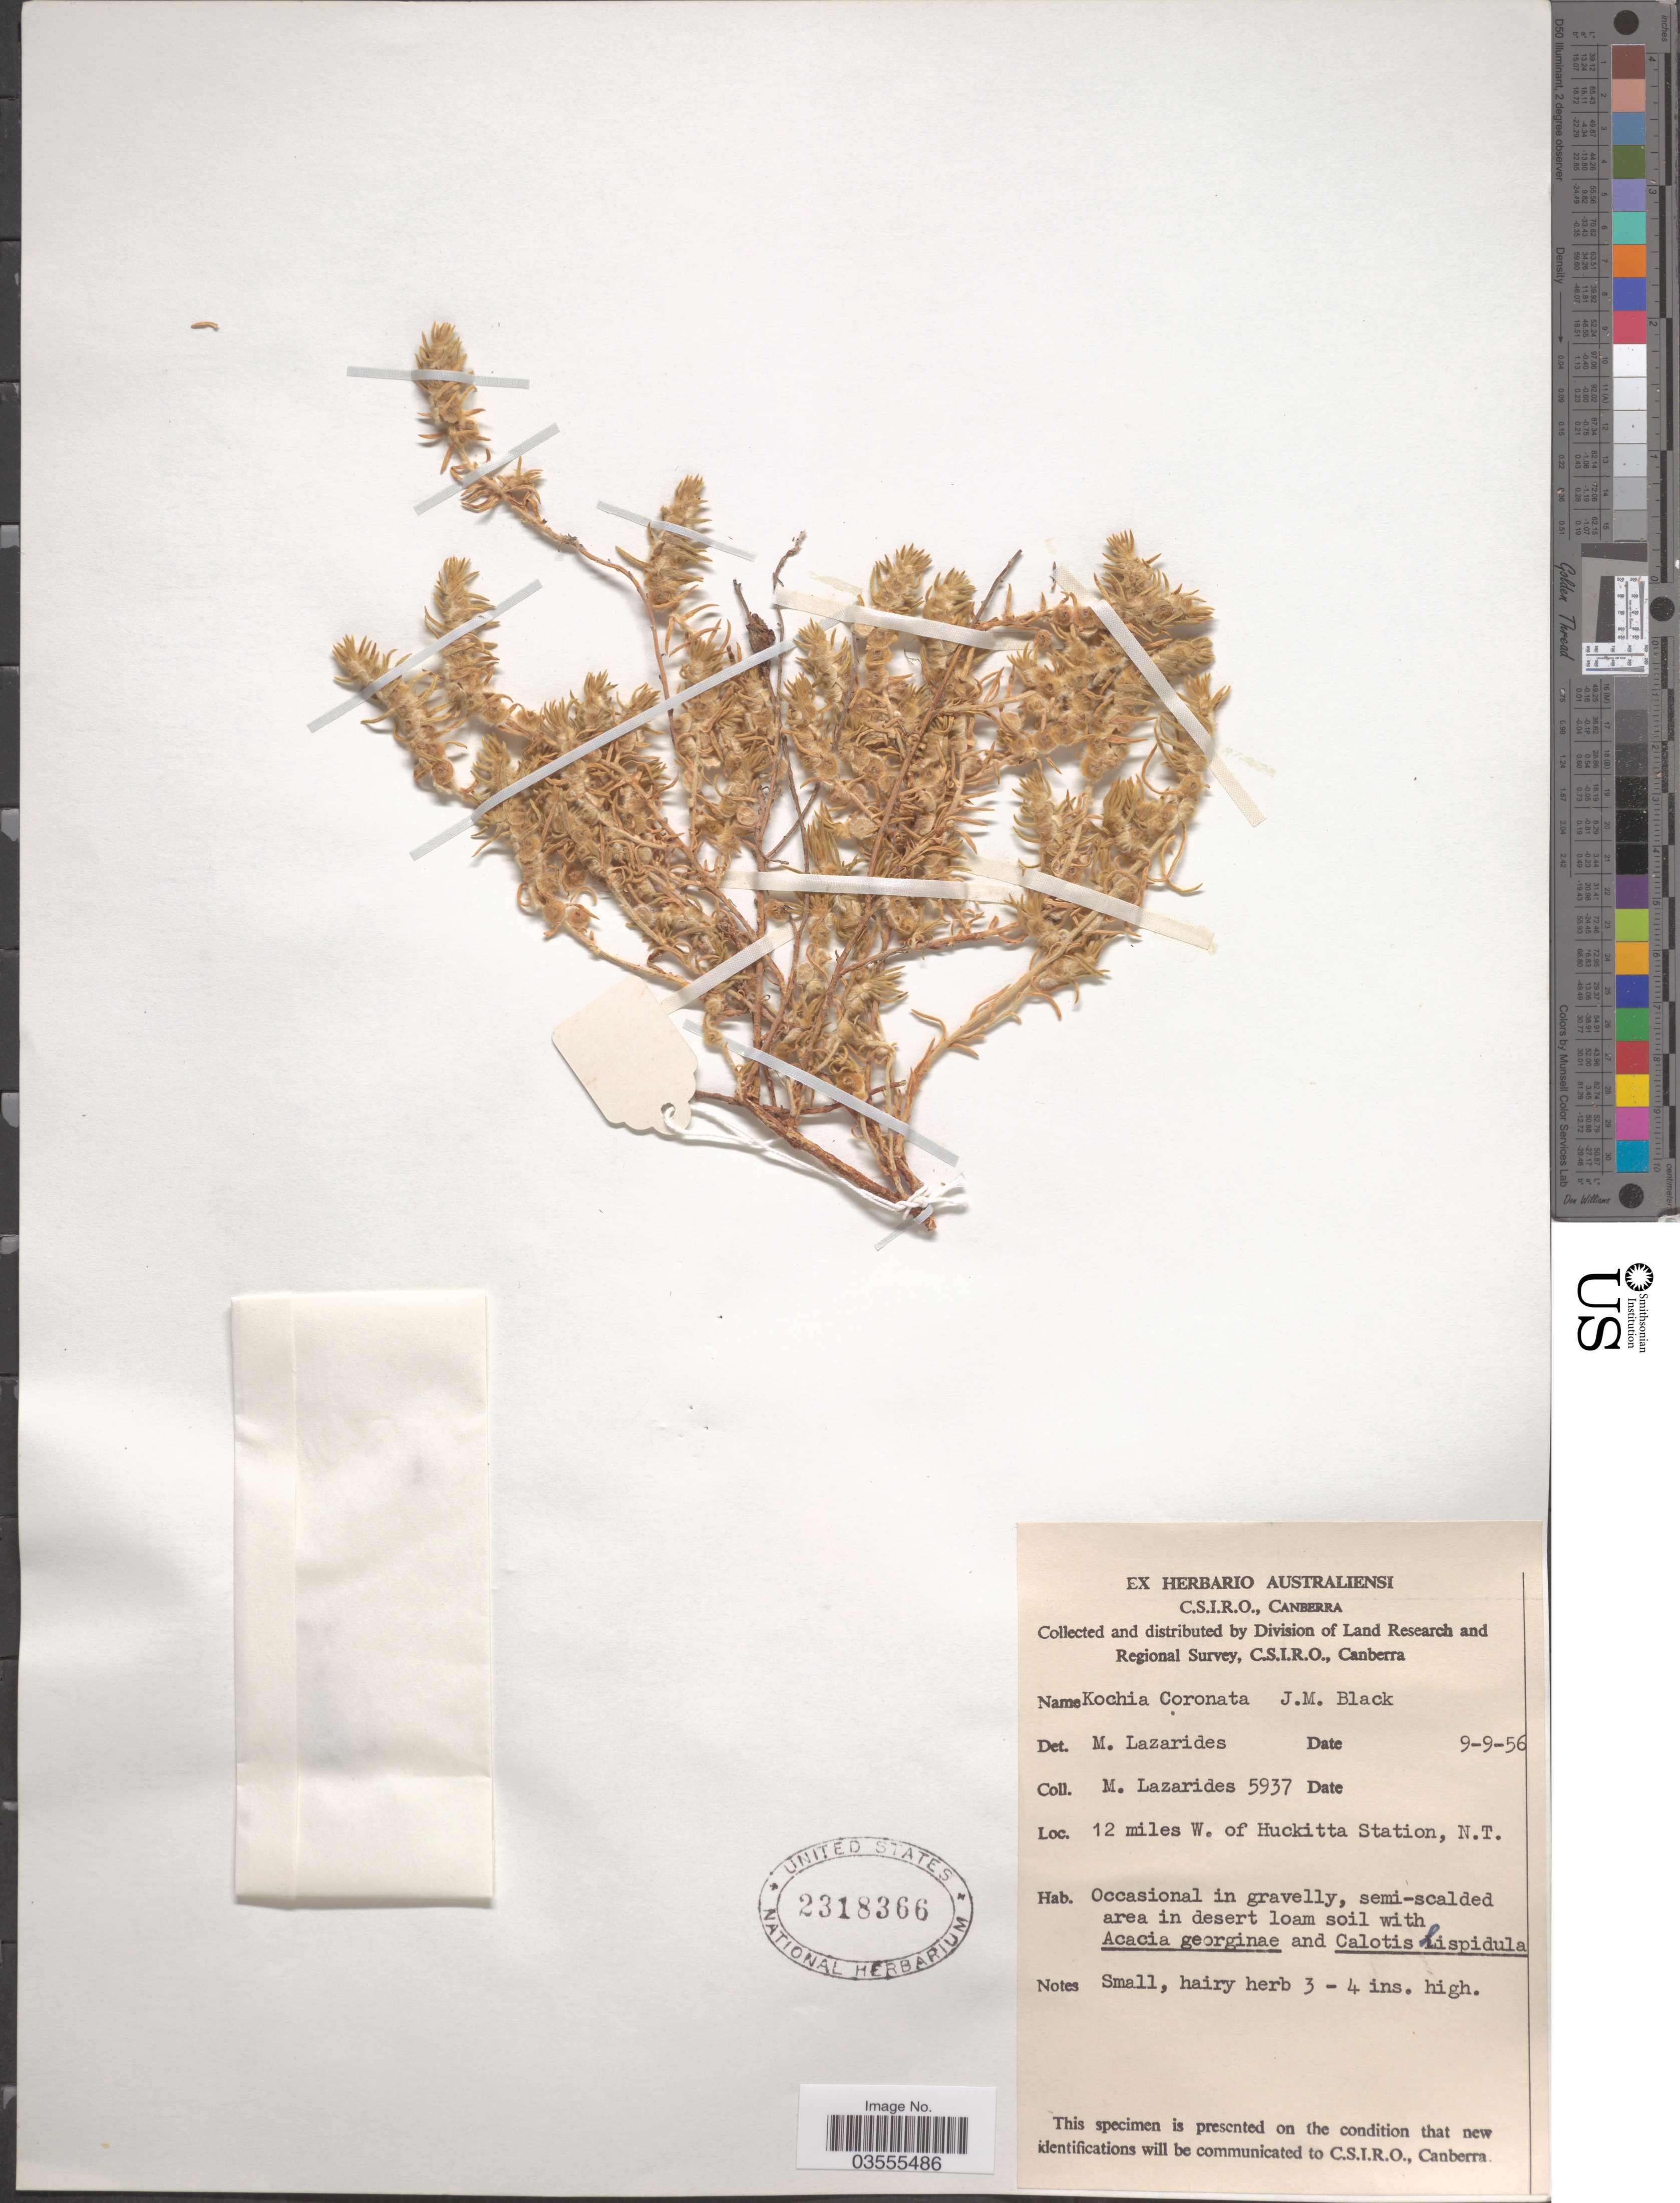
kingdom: Plantae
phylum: Tracheophyta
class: Magnoliopsida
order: Caryophyllales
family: Amaranthaceae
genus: Maireana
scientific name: Maireana coronata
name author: (J.M. Black) Paul G. Wilson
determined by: Wilson, Paul G.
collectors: M. Lazarides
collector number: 5937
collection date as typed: Transcribed d/m/y: 9/9/56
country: Australia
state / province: Northern Territory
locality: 12 miles W. of Huckitta Station.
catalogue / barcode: US 2318366